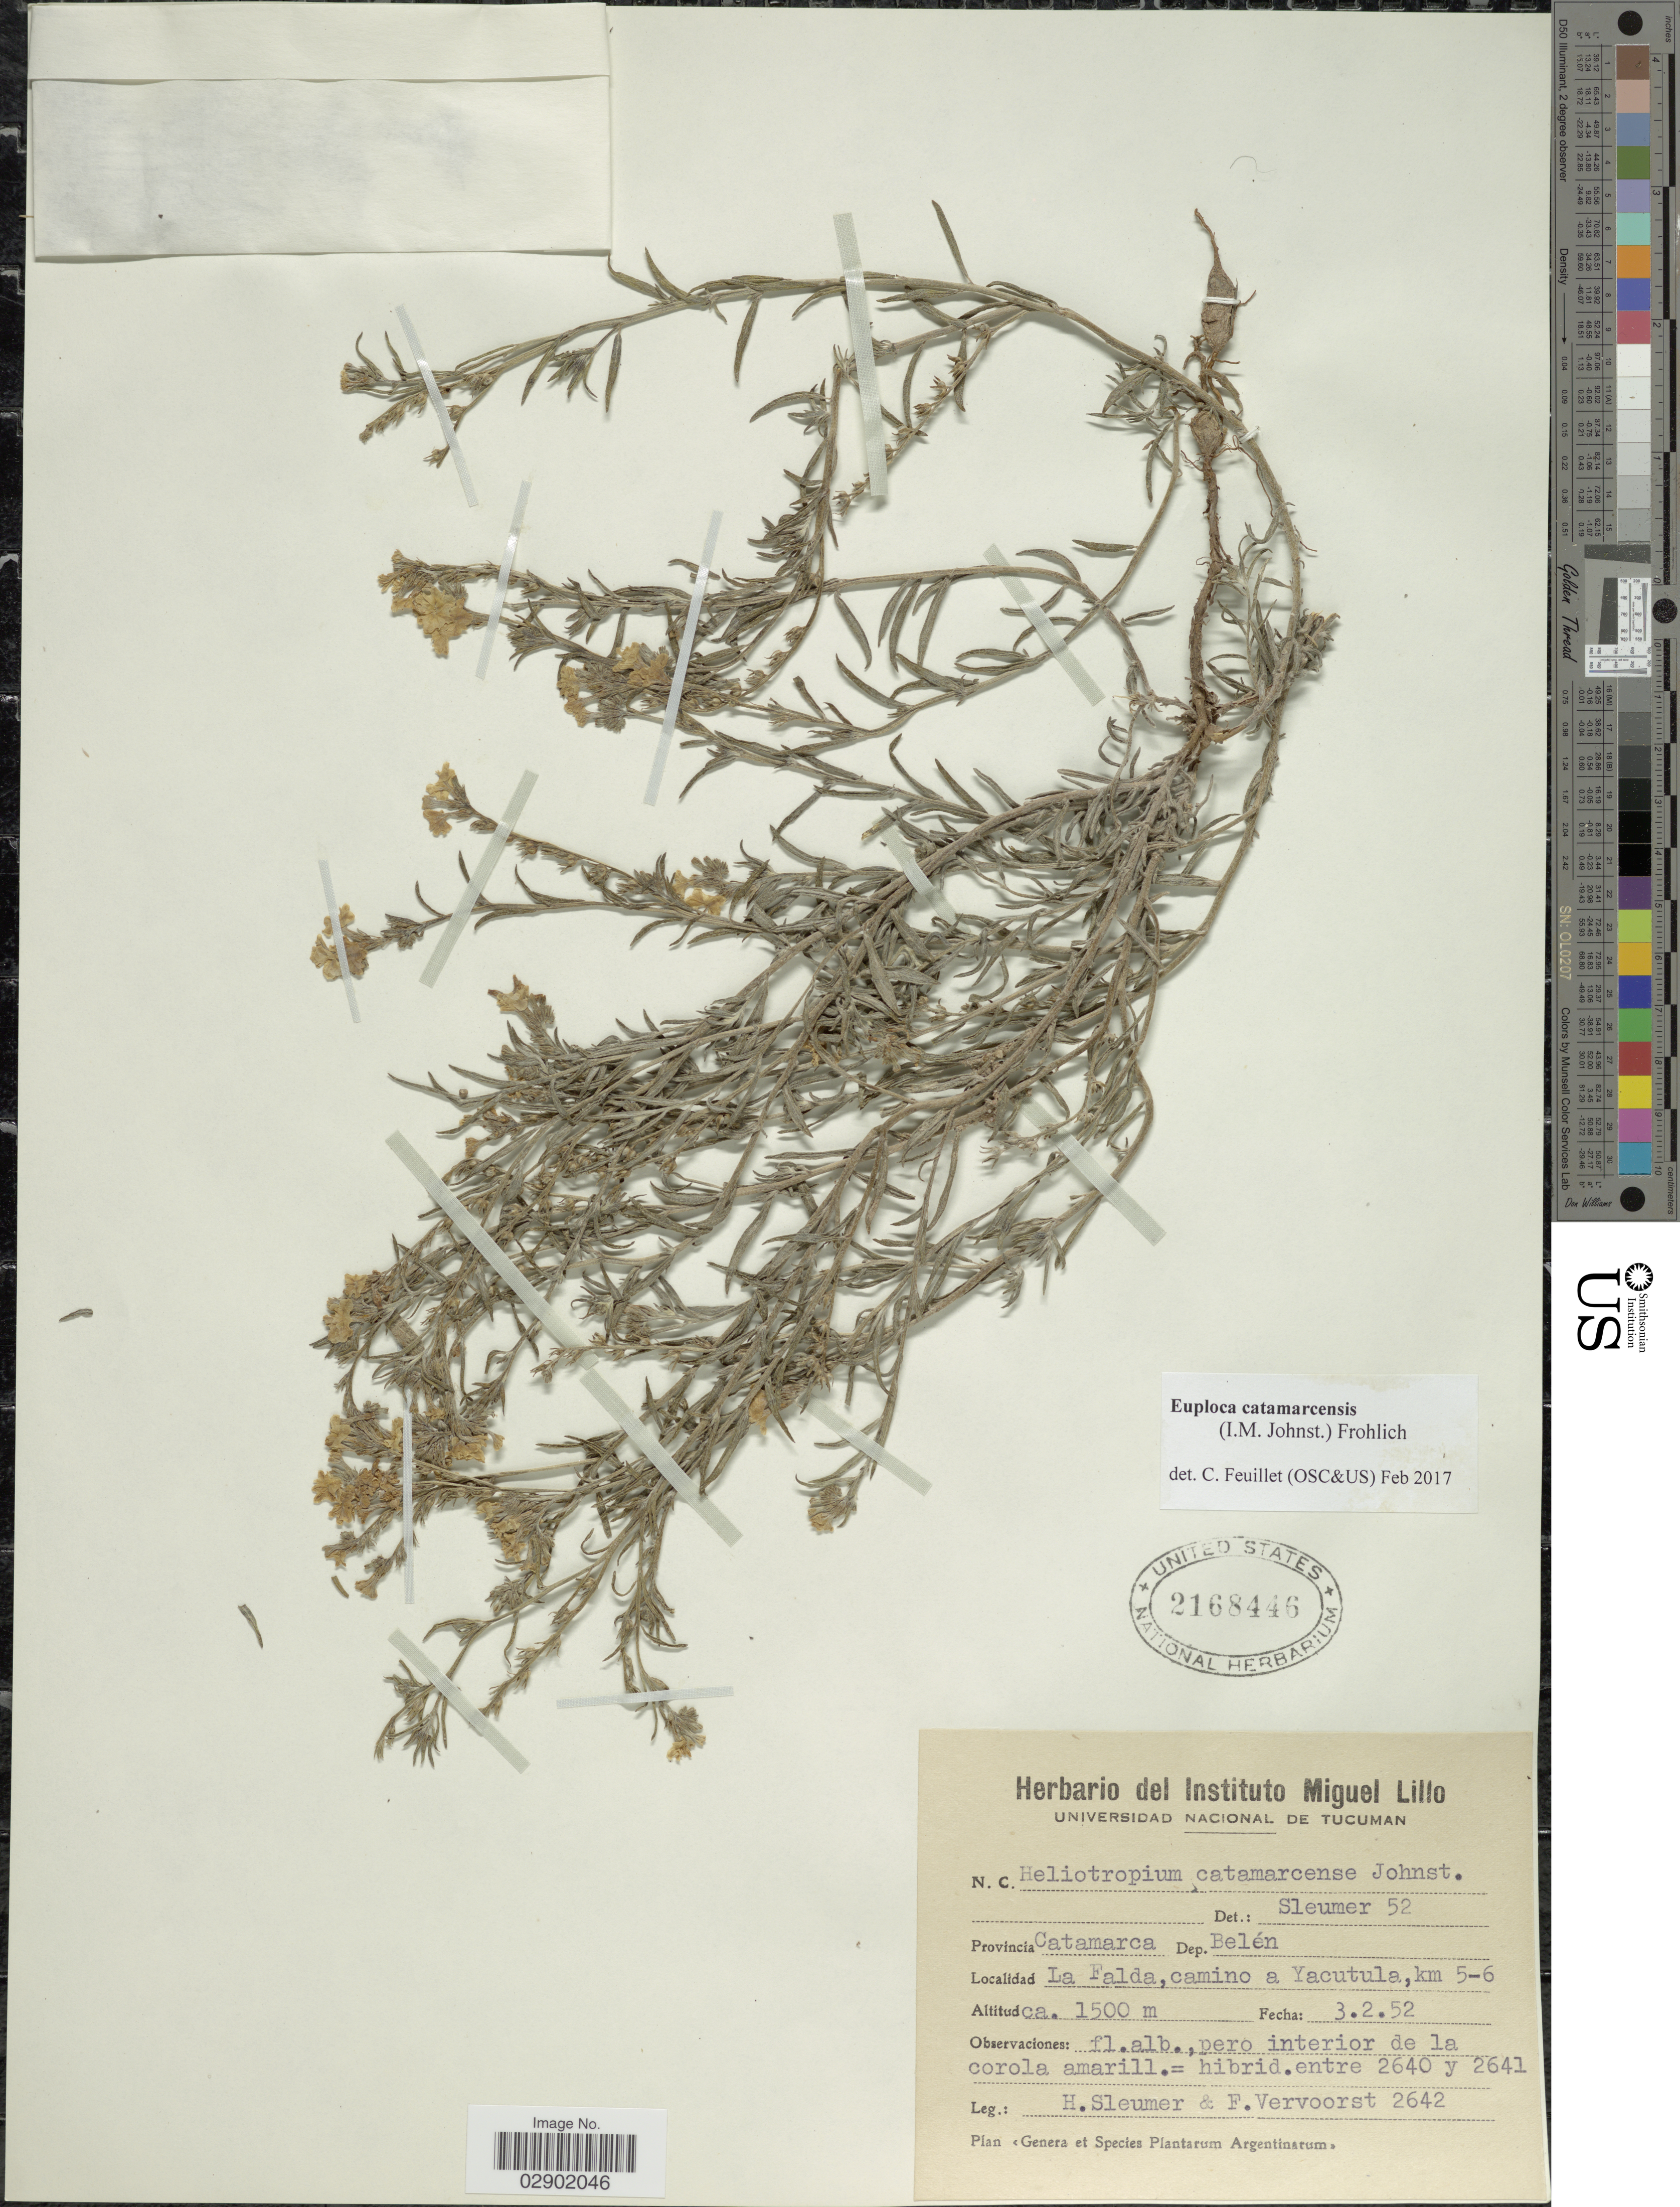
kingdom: Plantae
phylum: Tracheophyta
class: Magnoliopsida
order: Boraginales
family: Heliotropiaceae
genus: Euploca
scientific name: Euploca catamarcensis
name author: (I.M. Johnst.) M.W. Frohl.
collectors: H. O. Sleumer & F. Vervoorst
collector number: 2642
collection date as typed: Transcribed d/m/y: 3/2/52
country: Argentina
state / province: Catamarca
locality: Dep. Belén. La Falda, camino a Yacutula, km 5-6.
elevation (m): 1500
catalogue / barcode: US 2168446